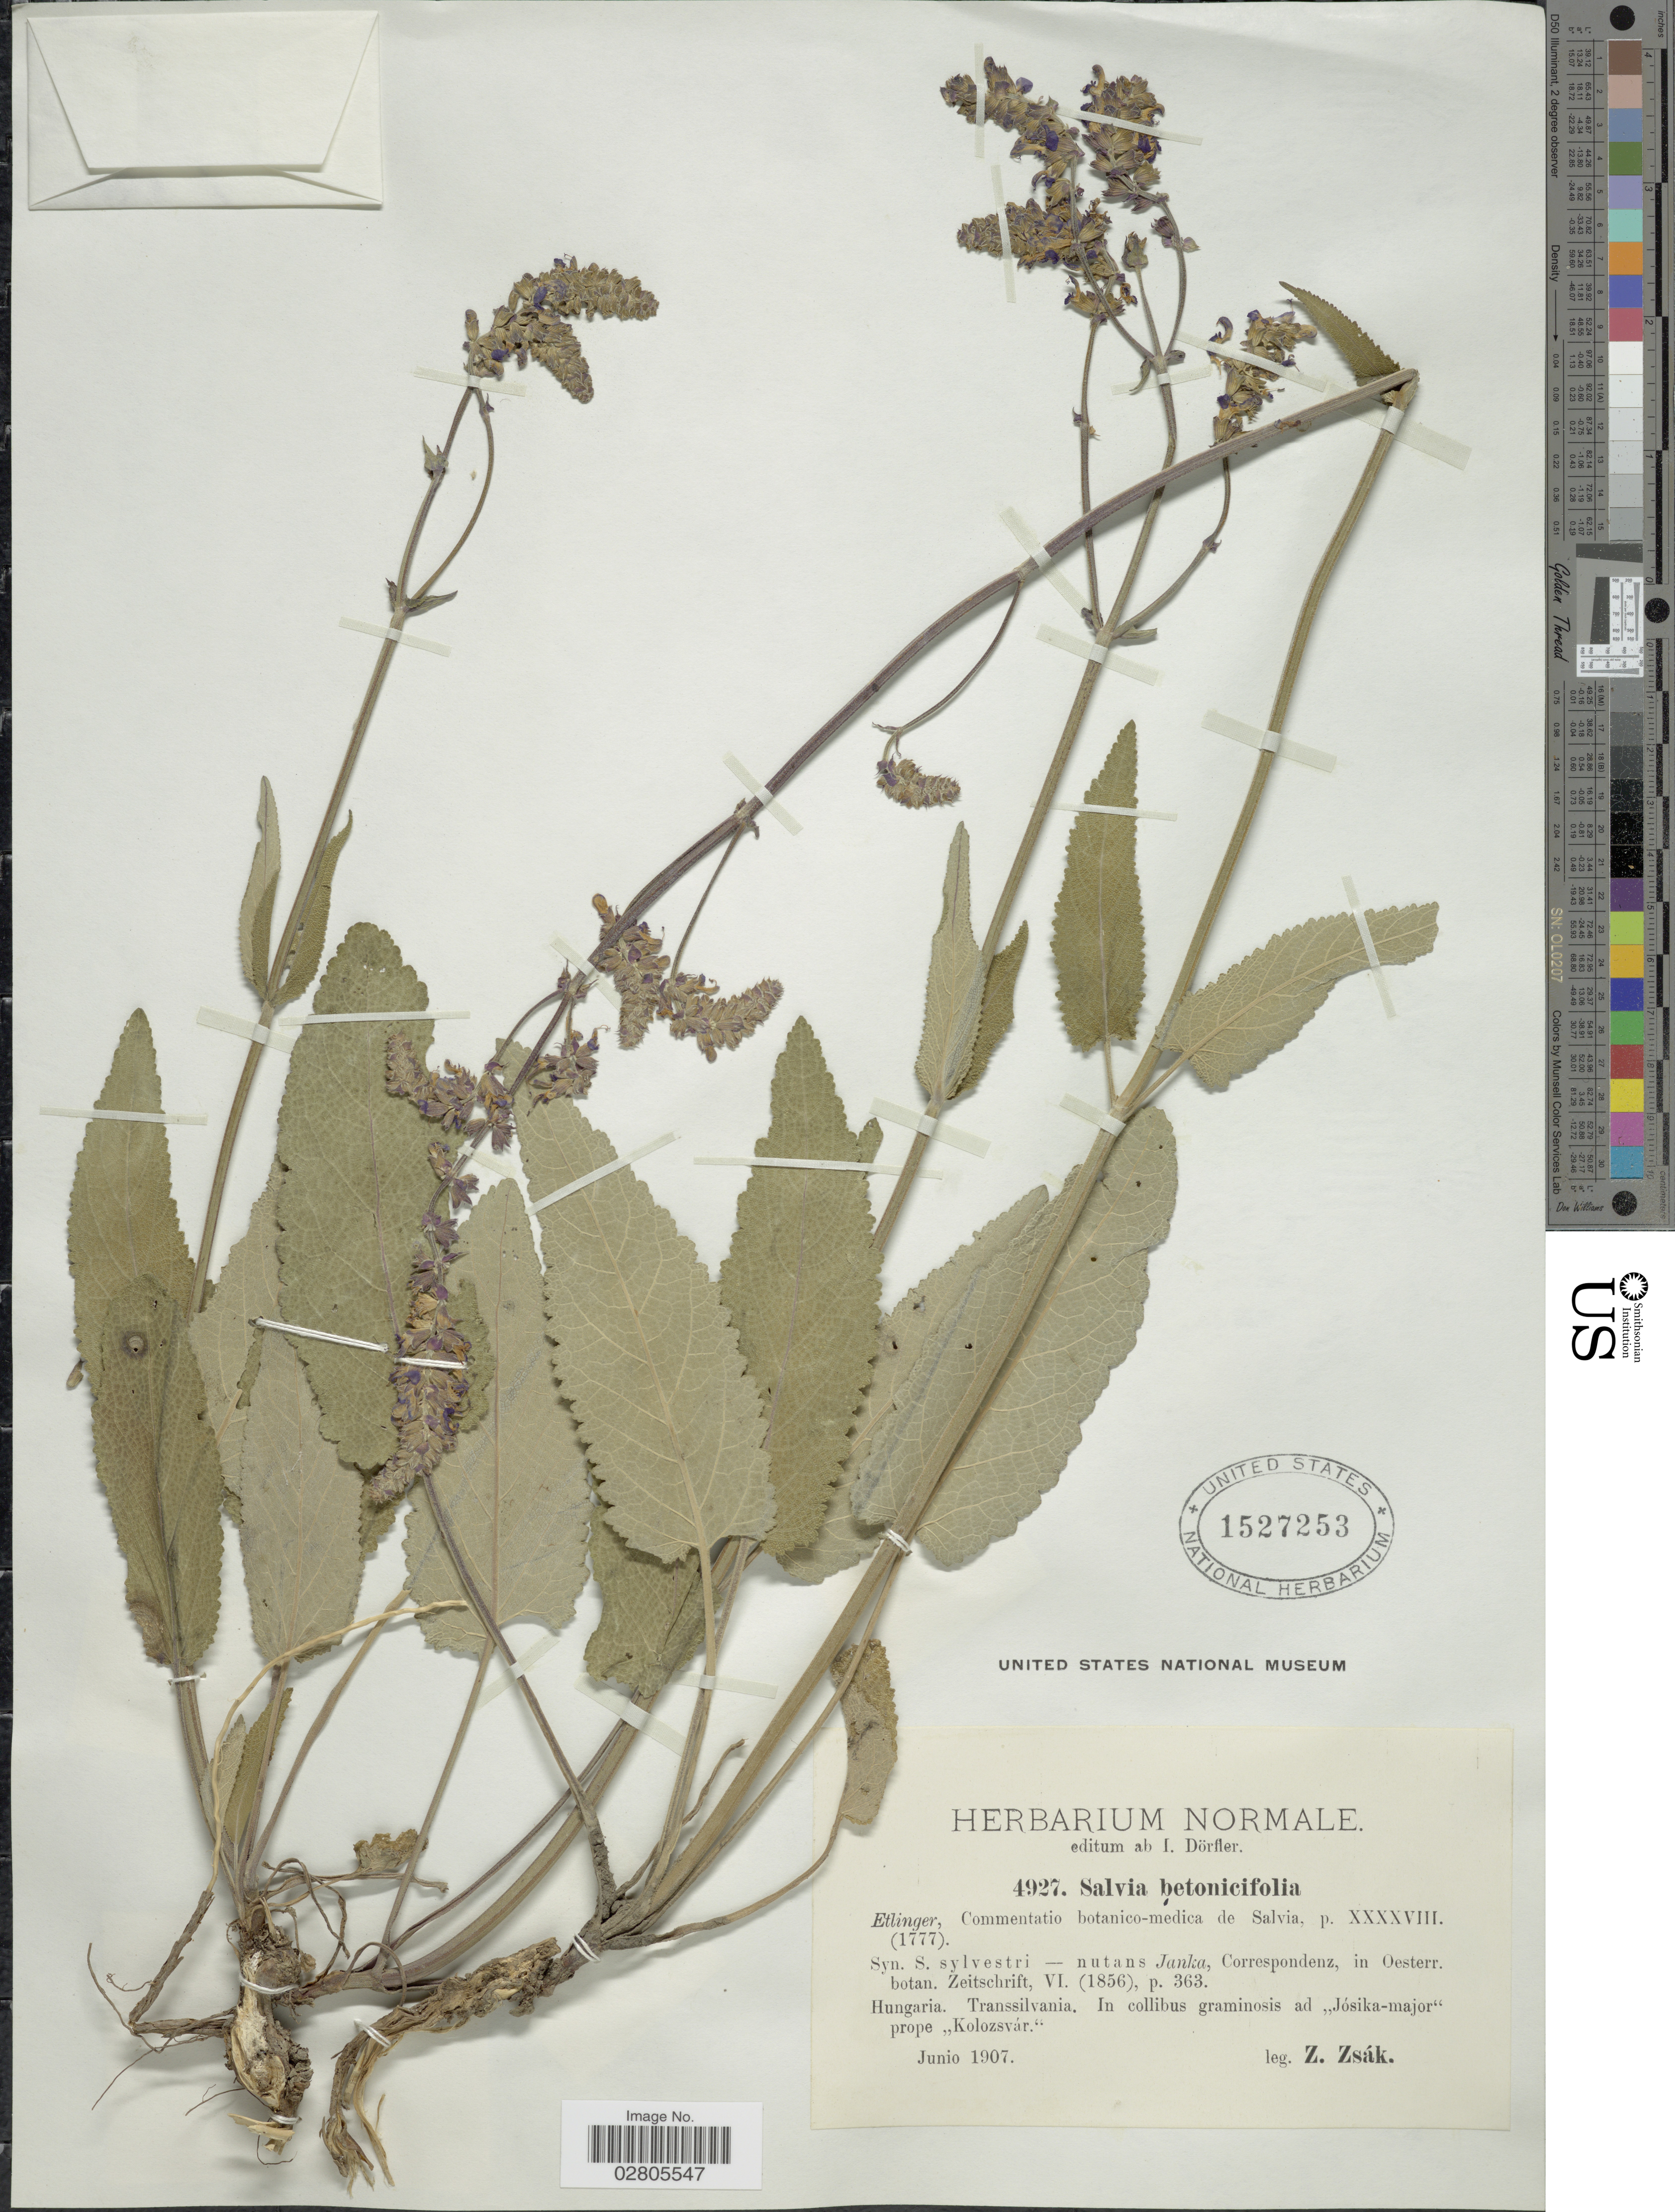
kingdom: Plantae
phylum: Tracheophyta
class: Magnoliopsida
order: Lamiales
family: Lamiaceae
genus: Salvia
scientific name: Salvia betonicifolia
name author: Etl.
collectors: Z. Zsak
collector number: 4927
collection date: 1907-06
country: Romania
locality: Transsilvania. In collibus graminosis ad "Jósika-major" prope "Kolozsvár."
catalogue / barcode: US 1527253